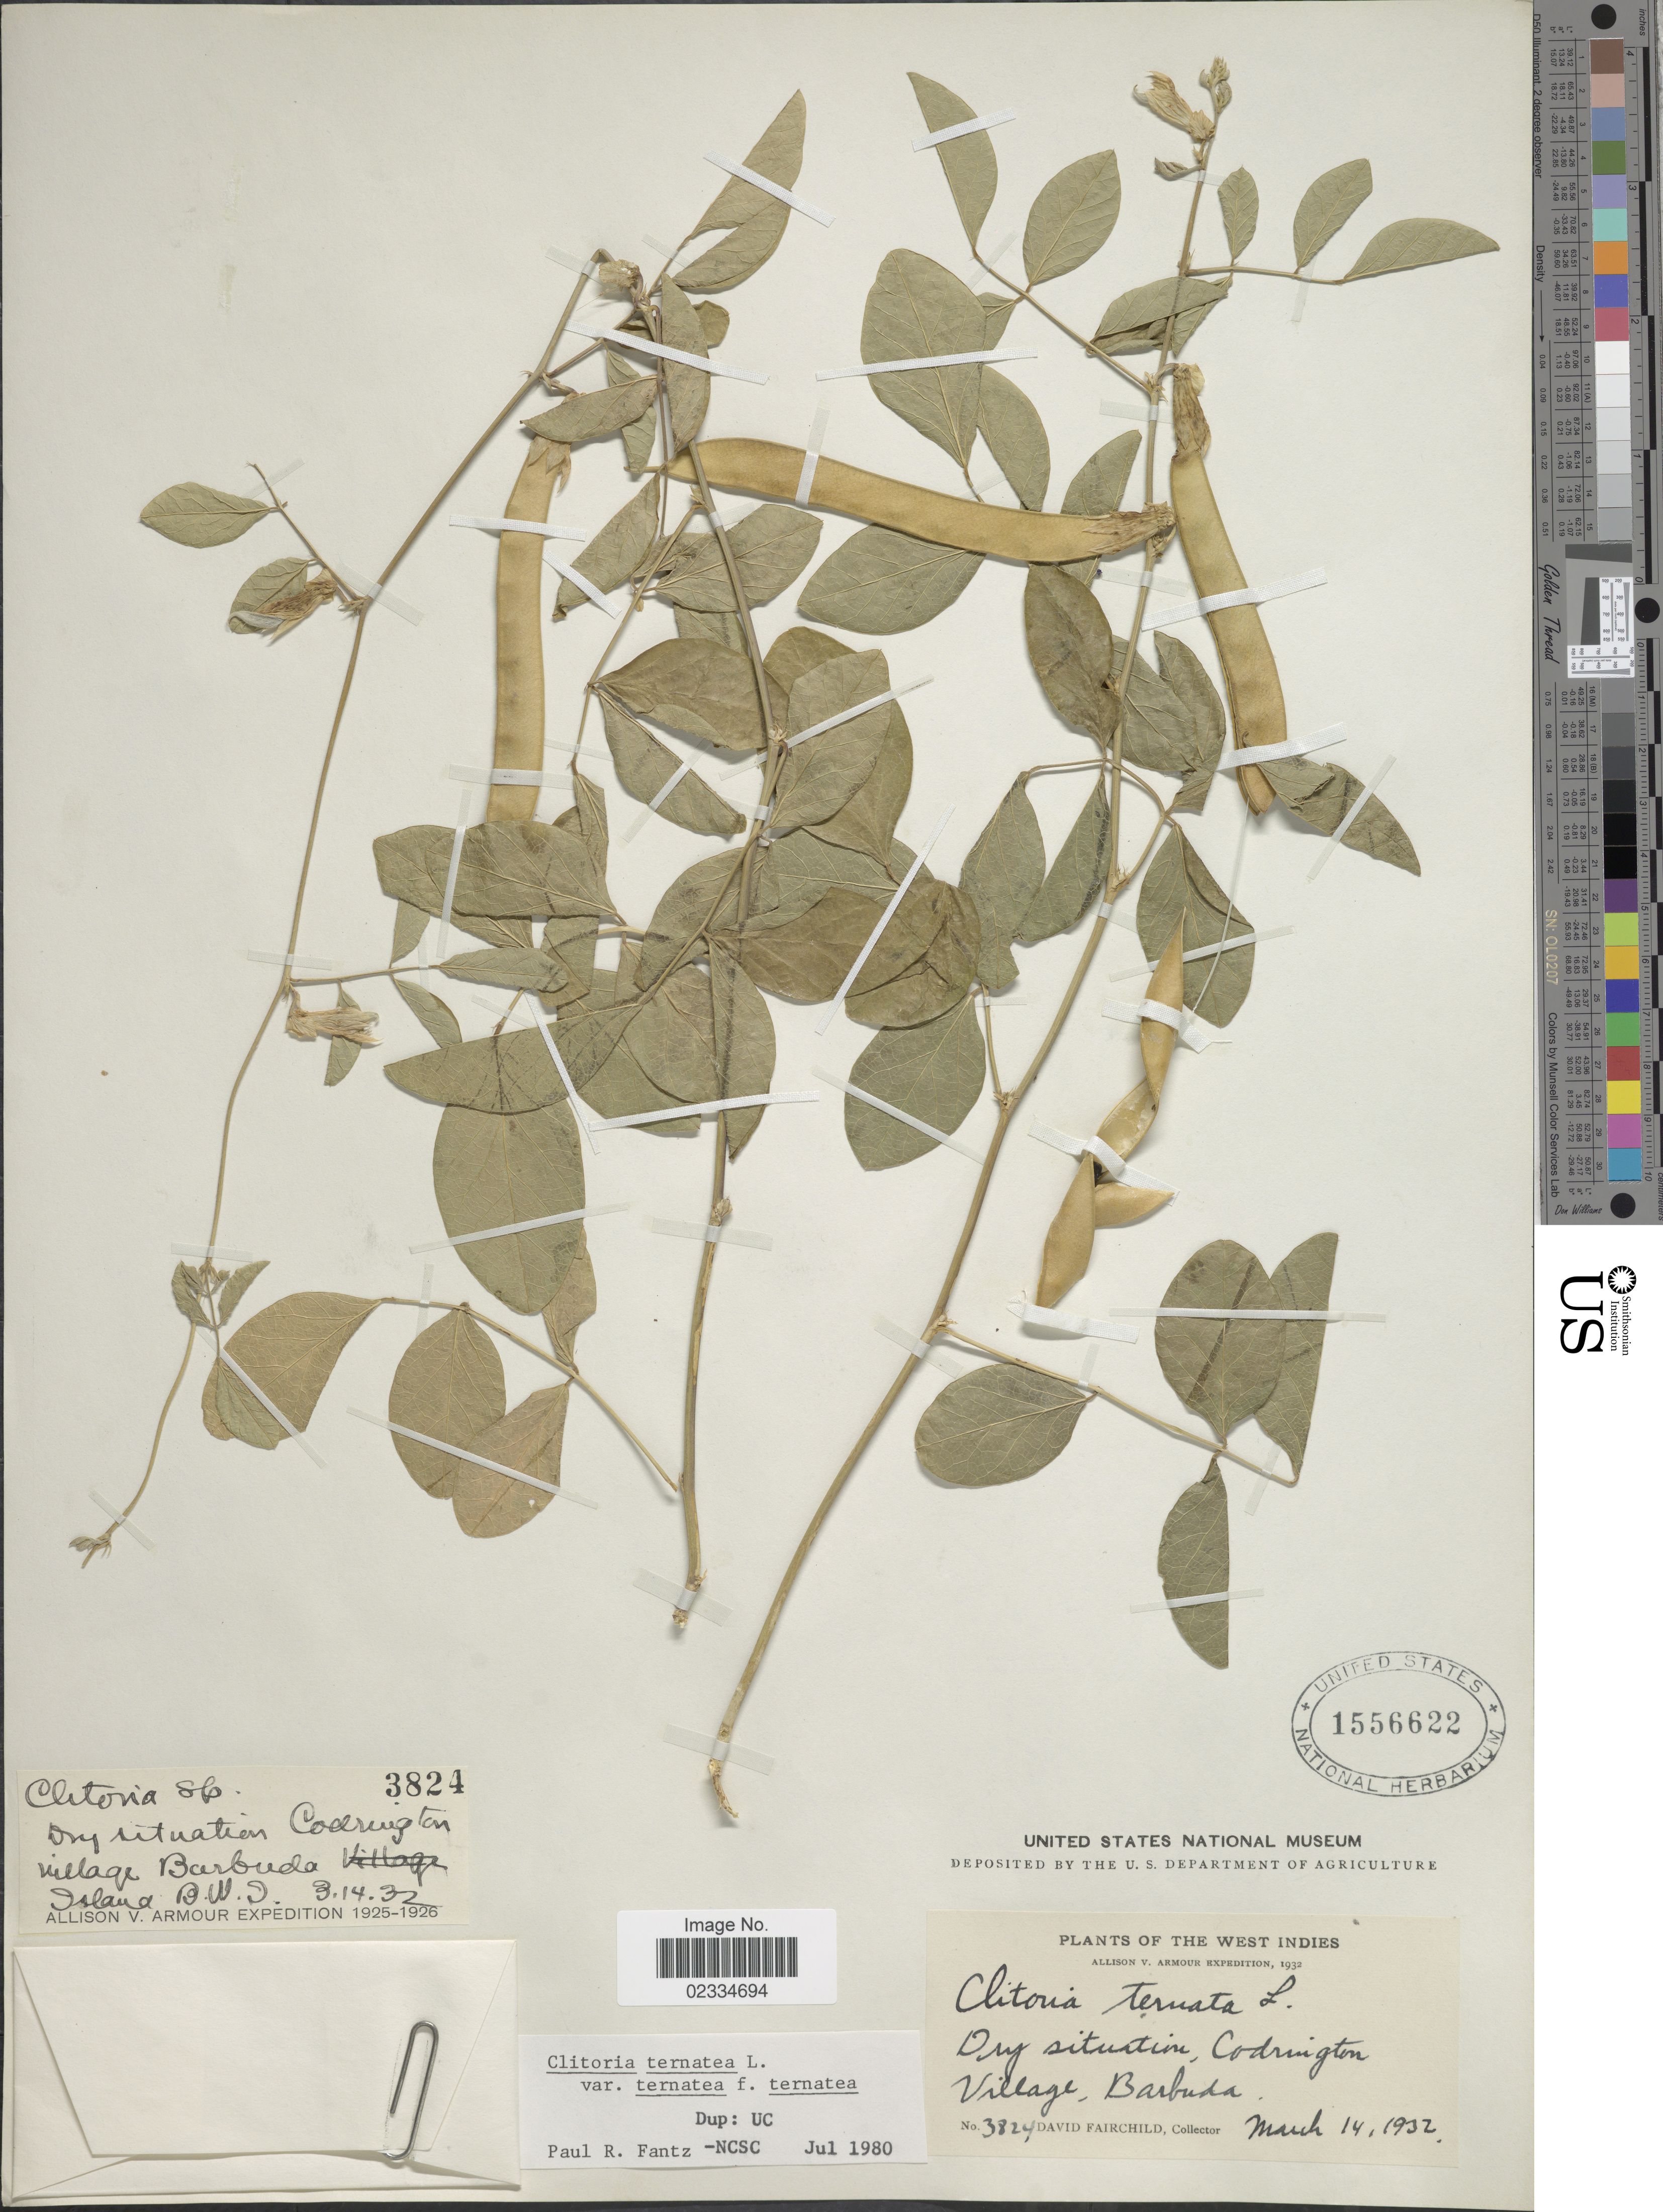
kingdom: Plantae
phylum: Tracheophyta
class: Magnoliopsida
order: Fabales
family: Fabaceae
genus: Clitoria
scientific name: Clitoria ternatea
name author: L.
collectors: D. Fairchild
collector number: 3824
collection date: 1932-03-14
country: Antigua and Barbuda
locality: Codrington Village, Barbuda, Island B.W.I.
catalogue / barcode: US 1556622